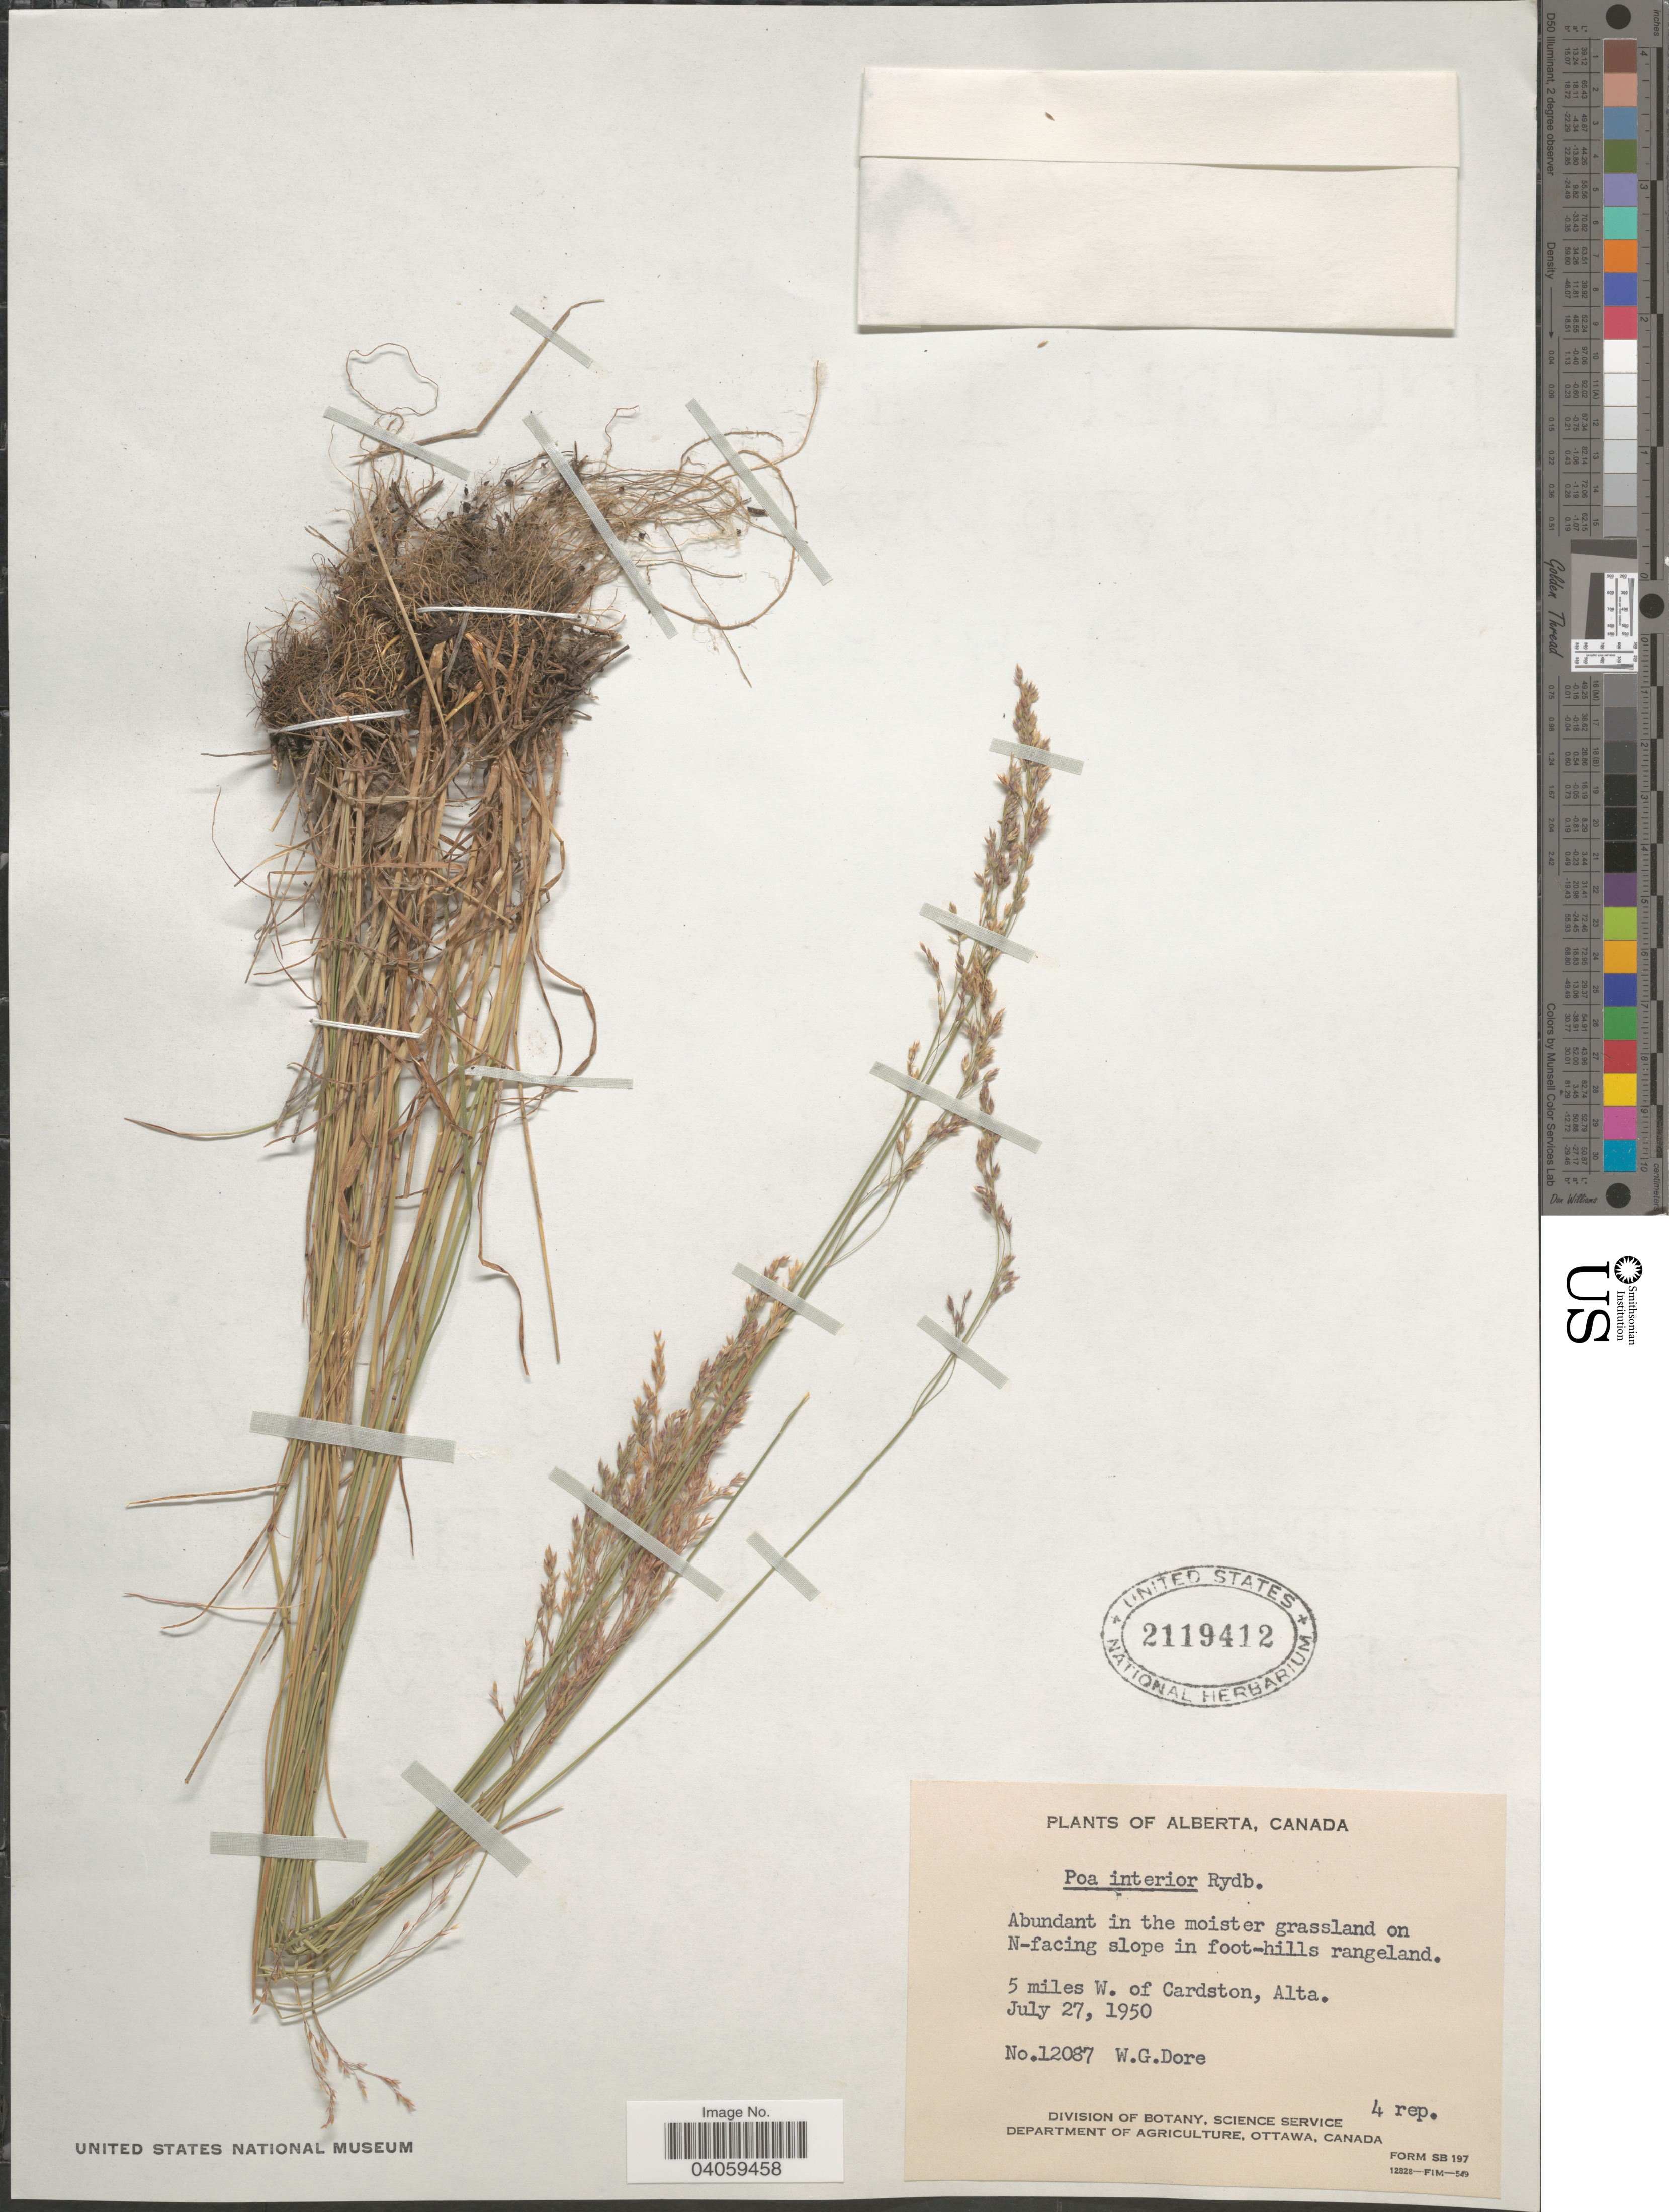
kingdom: Plantae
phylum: Tracheophyta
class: Liliopsida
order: Poales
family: Poaceae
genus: Poa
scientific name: Poa interior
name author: Rydb.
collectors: W. Dore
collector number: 12087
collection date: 1950-07-27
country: Canada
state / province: Alberta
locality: On N-facing slope in foot-hills rangeland. 5 miles W. of Cardston.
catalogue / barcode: US 2119412